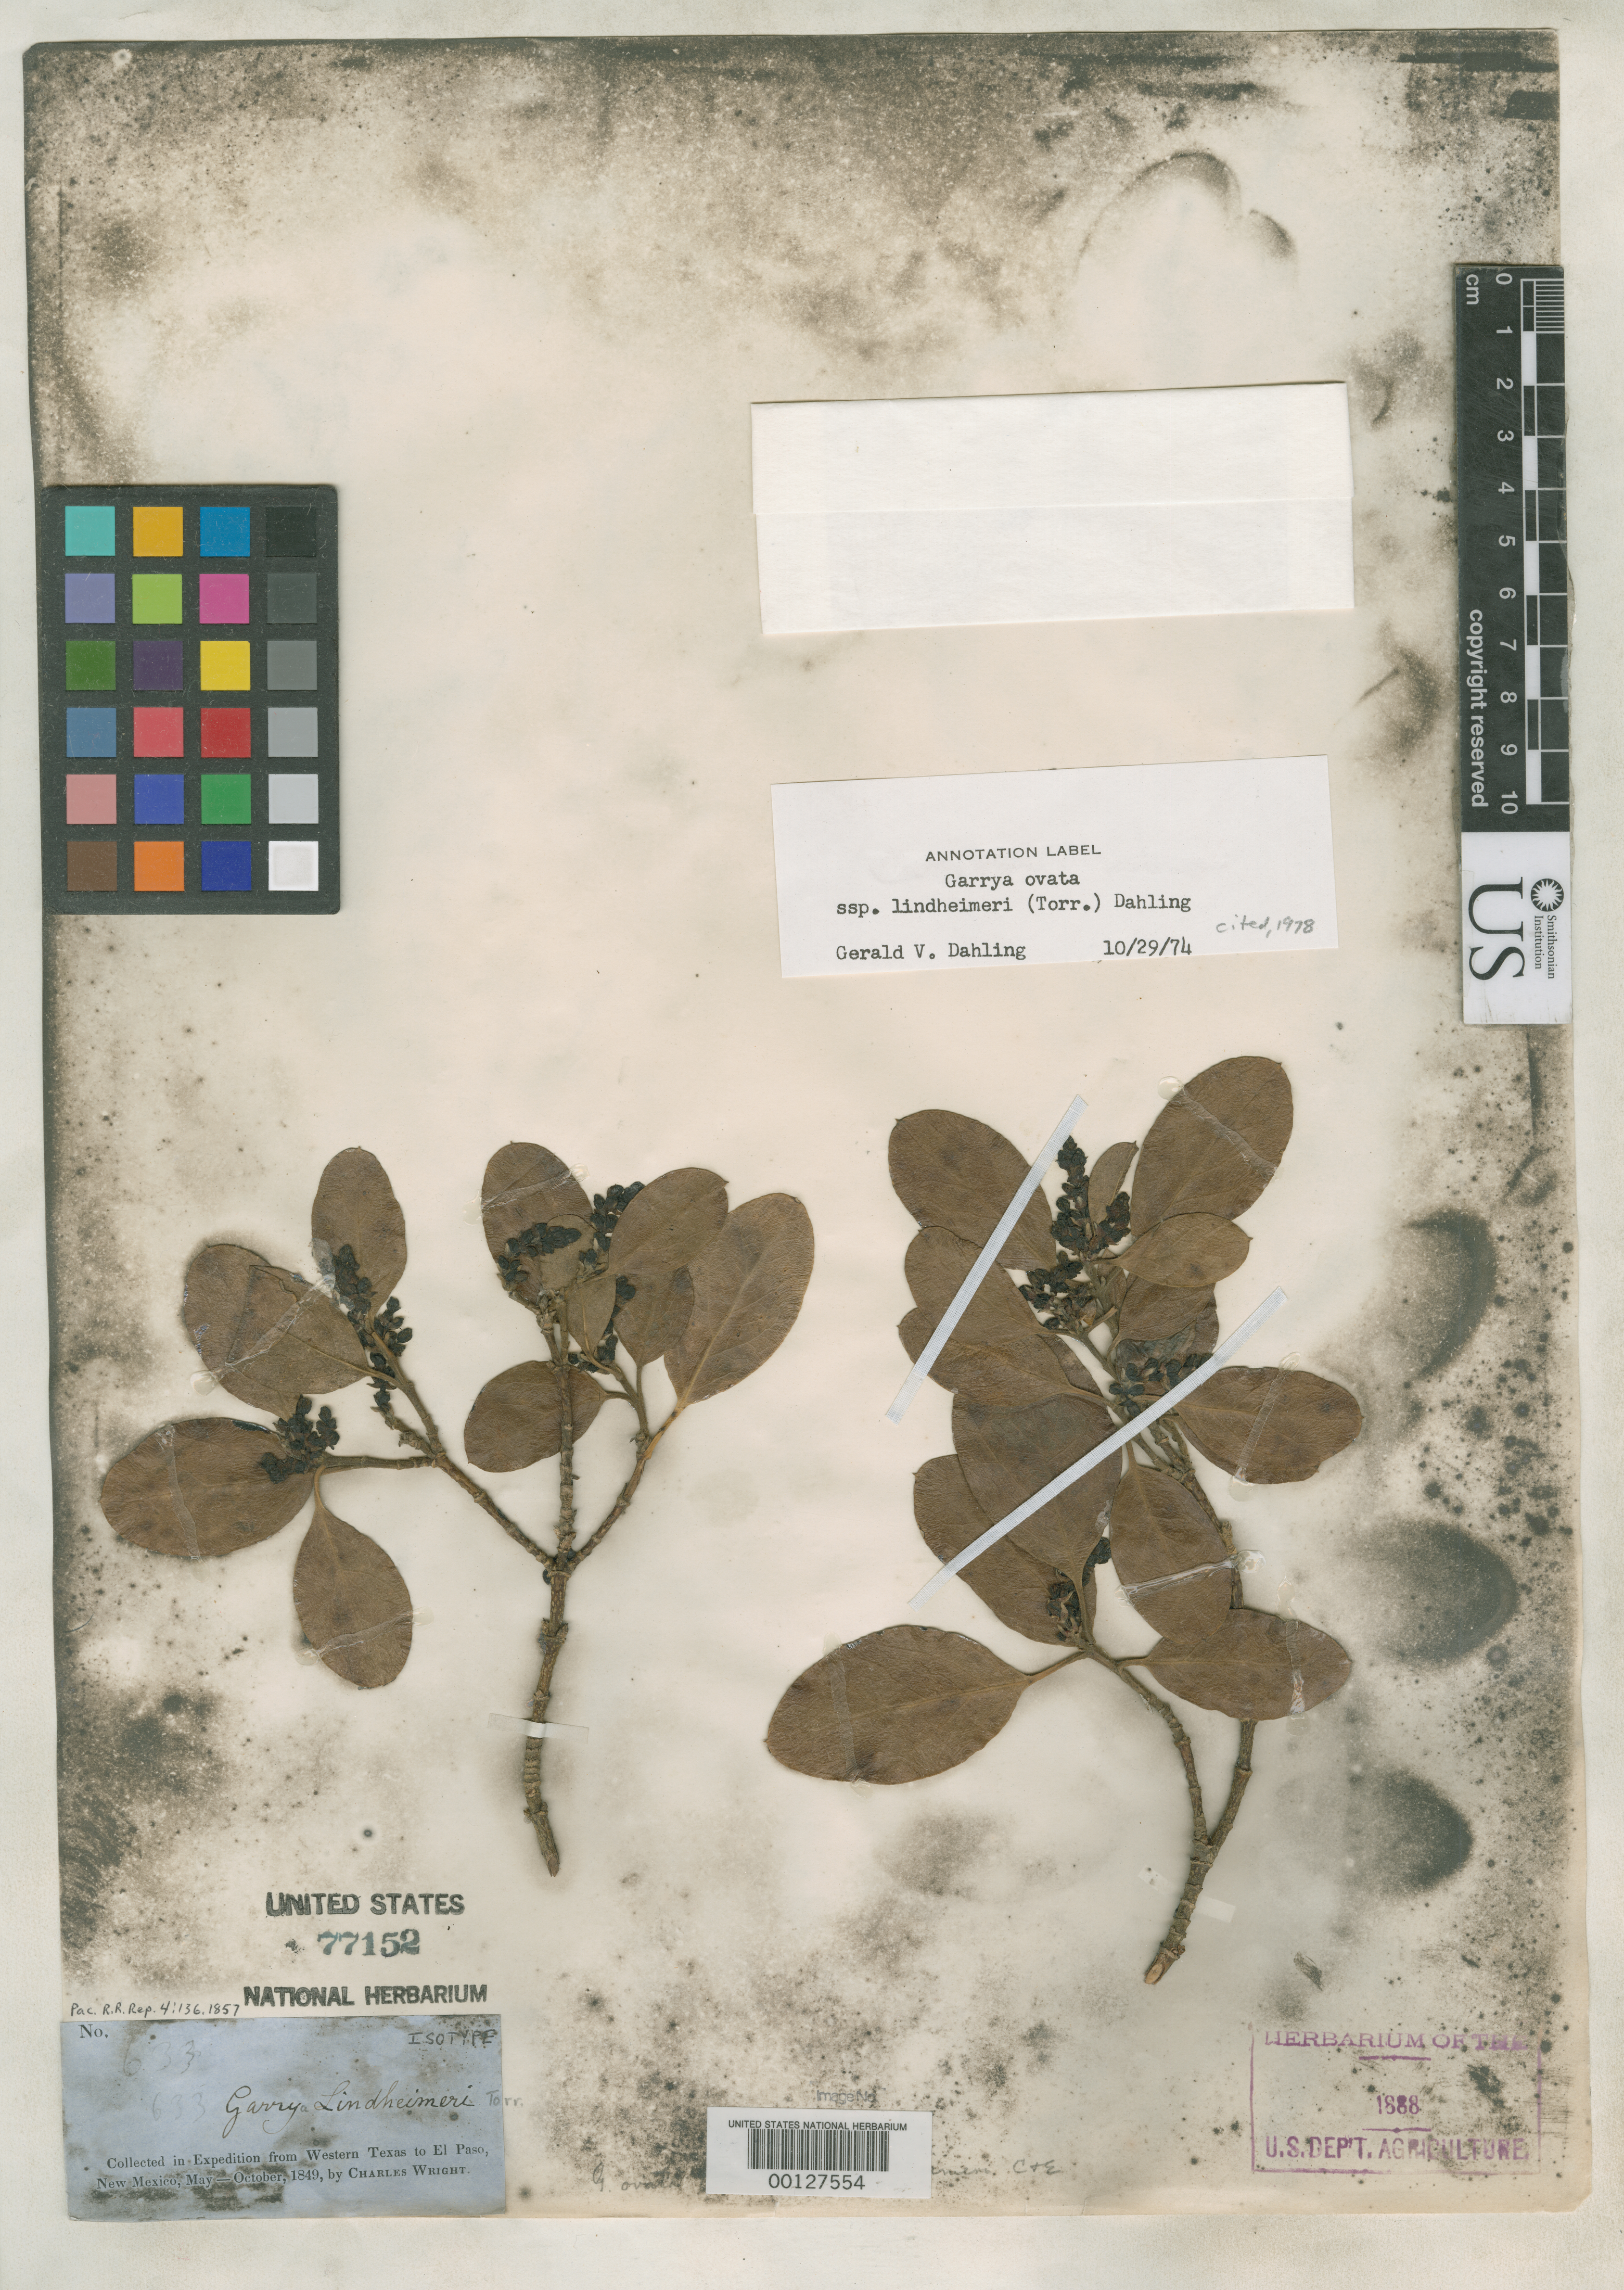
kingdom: Plantae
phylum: Tracheophyta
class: Magnoliopsida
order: Garryales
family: Garryaceae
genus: Garrya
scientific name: Garrya lindheimeri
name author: Torr.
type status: Syntype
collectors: C. Wright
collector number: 633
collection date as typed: May 1849 to -- Oct 1849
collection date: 1849-05/1849-10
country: United States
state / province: New Mexico / Texas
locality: W Texas to El Paso, New Mexico.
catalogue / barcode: US 77152